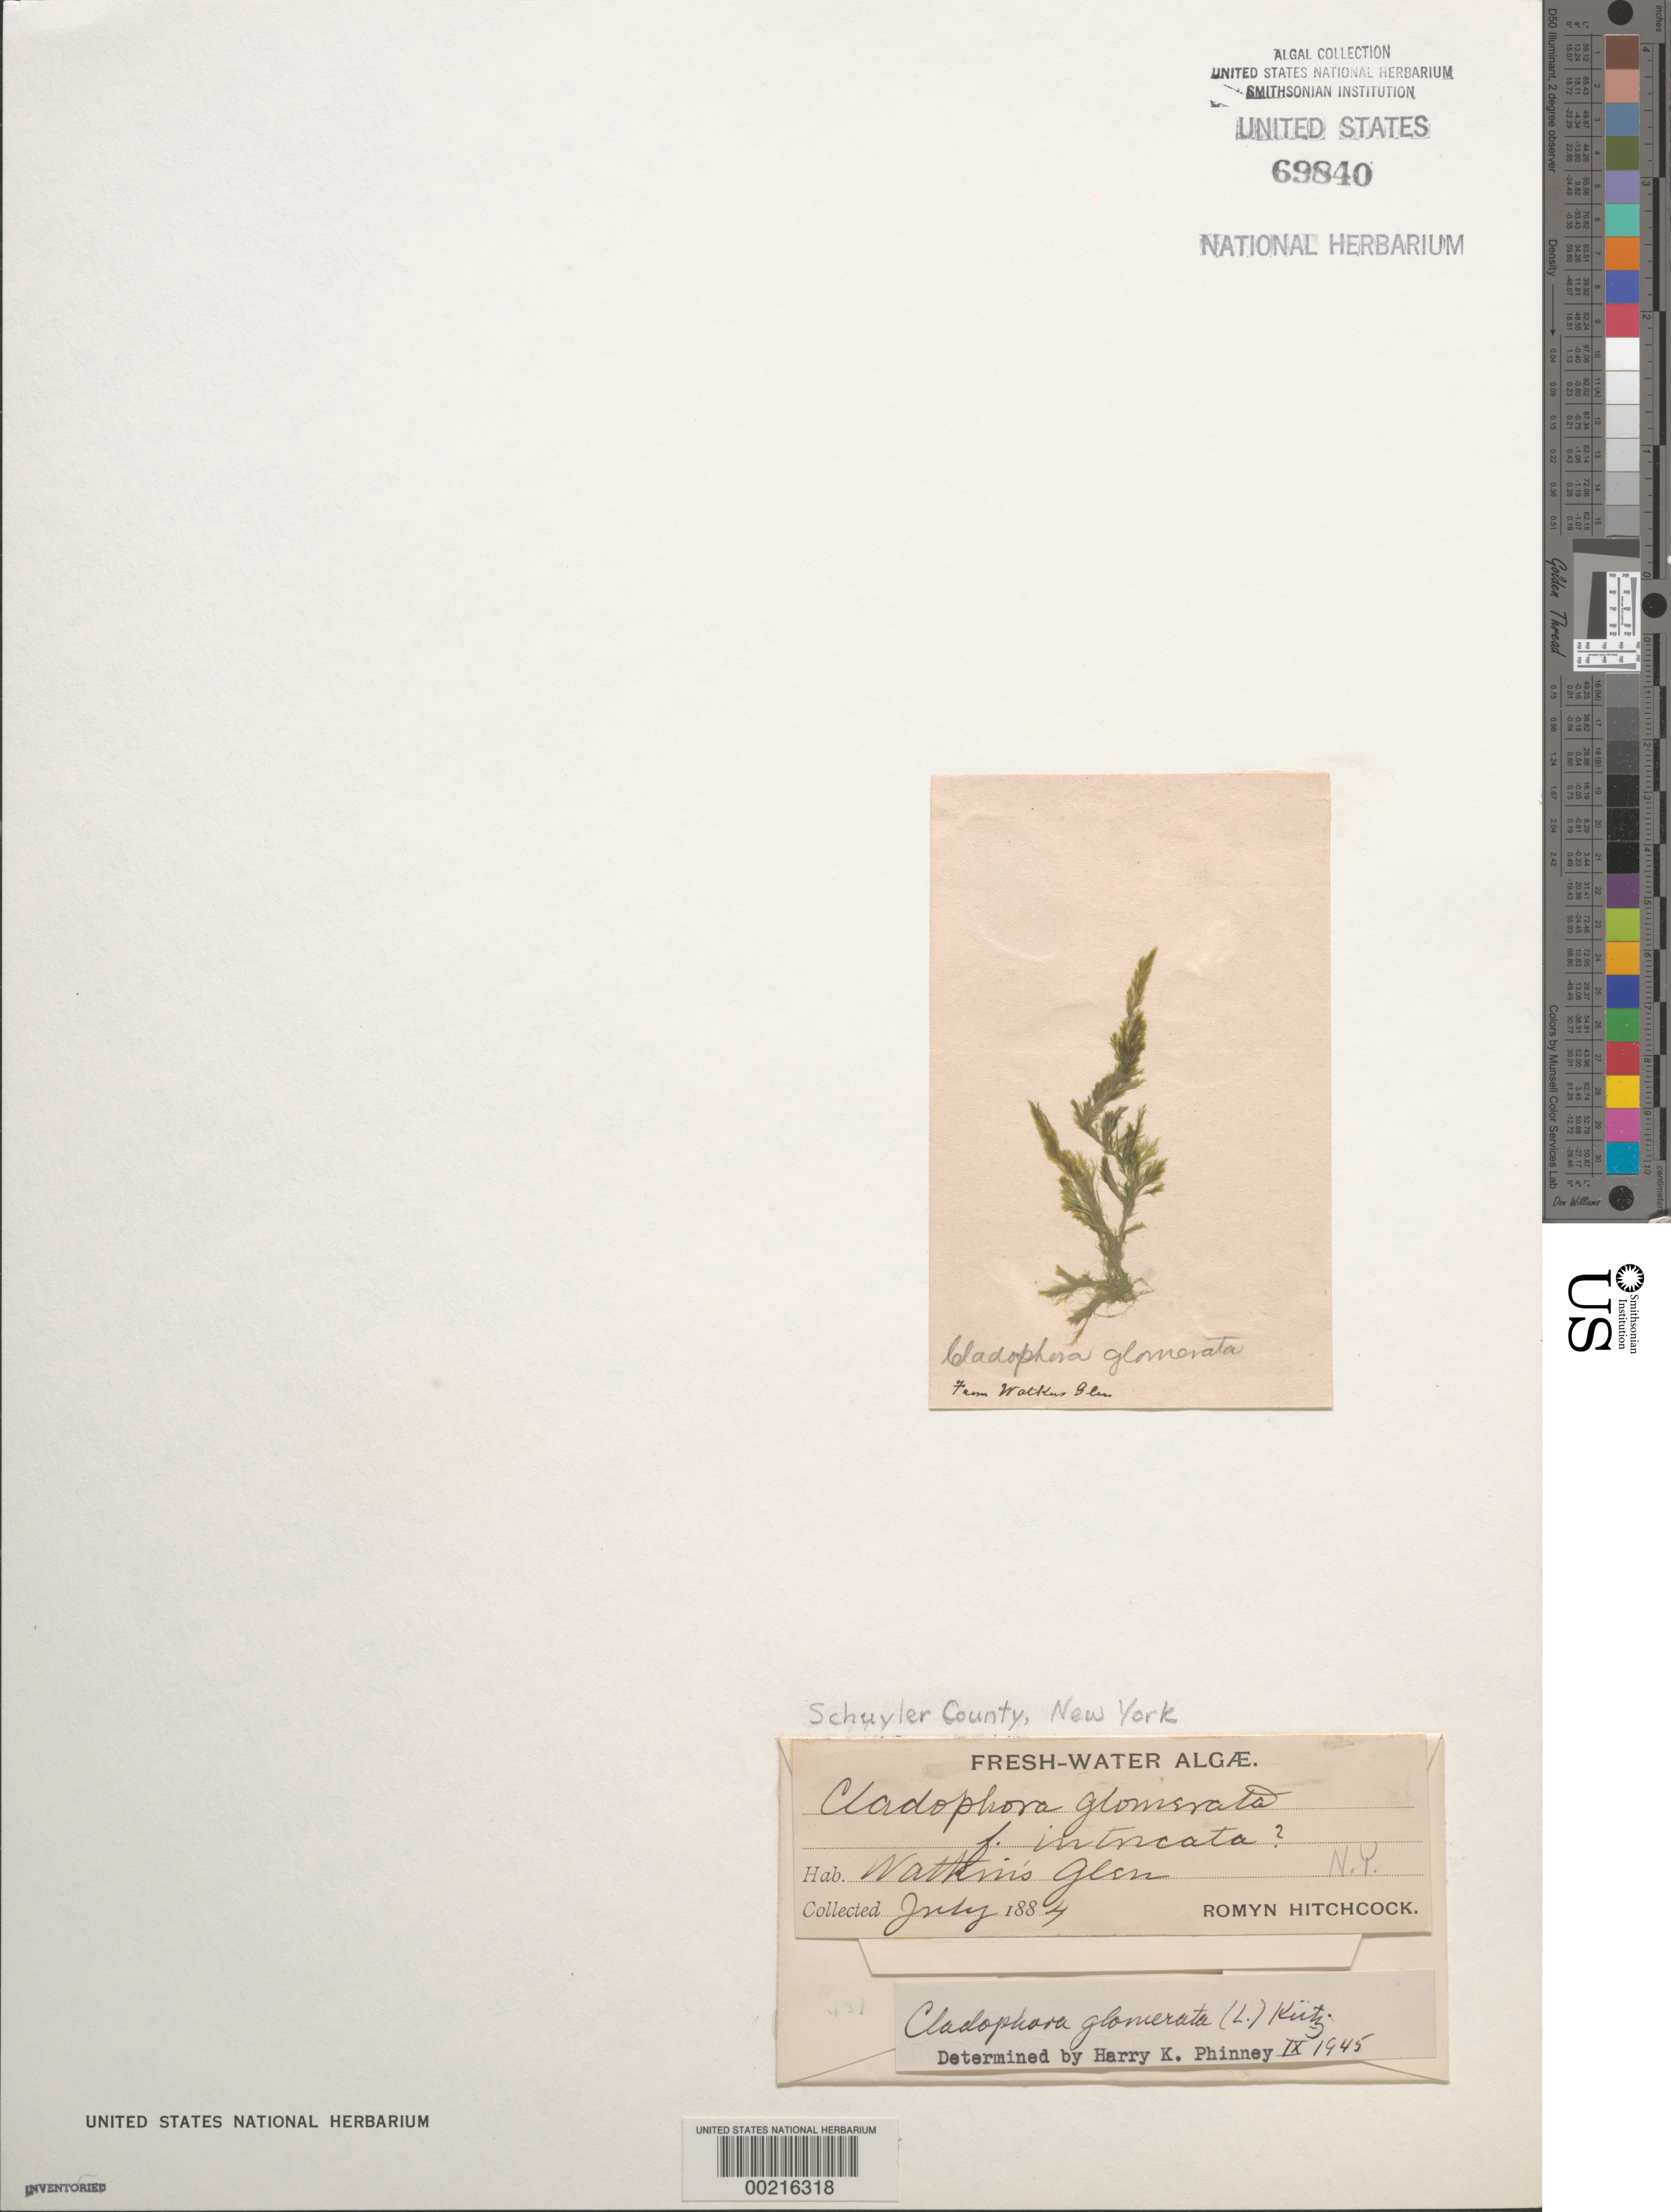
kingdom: Plantae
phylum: Chlorophyta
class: Ulvophyceae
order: Cladophorales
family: Cladophoraceae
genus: Cladophora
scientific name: Cladophora glomerata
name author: (L.) Kütz.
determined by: Phinney, H. K.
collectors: R. Hitchcock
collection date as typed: Jul 1884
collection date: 1884-07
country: United States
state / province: New York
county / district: Schuyler County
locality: Watkins Glen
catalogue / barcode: US 69840